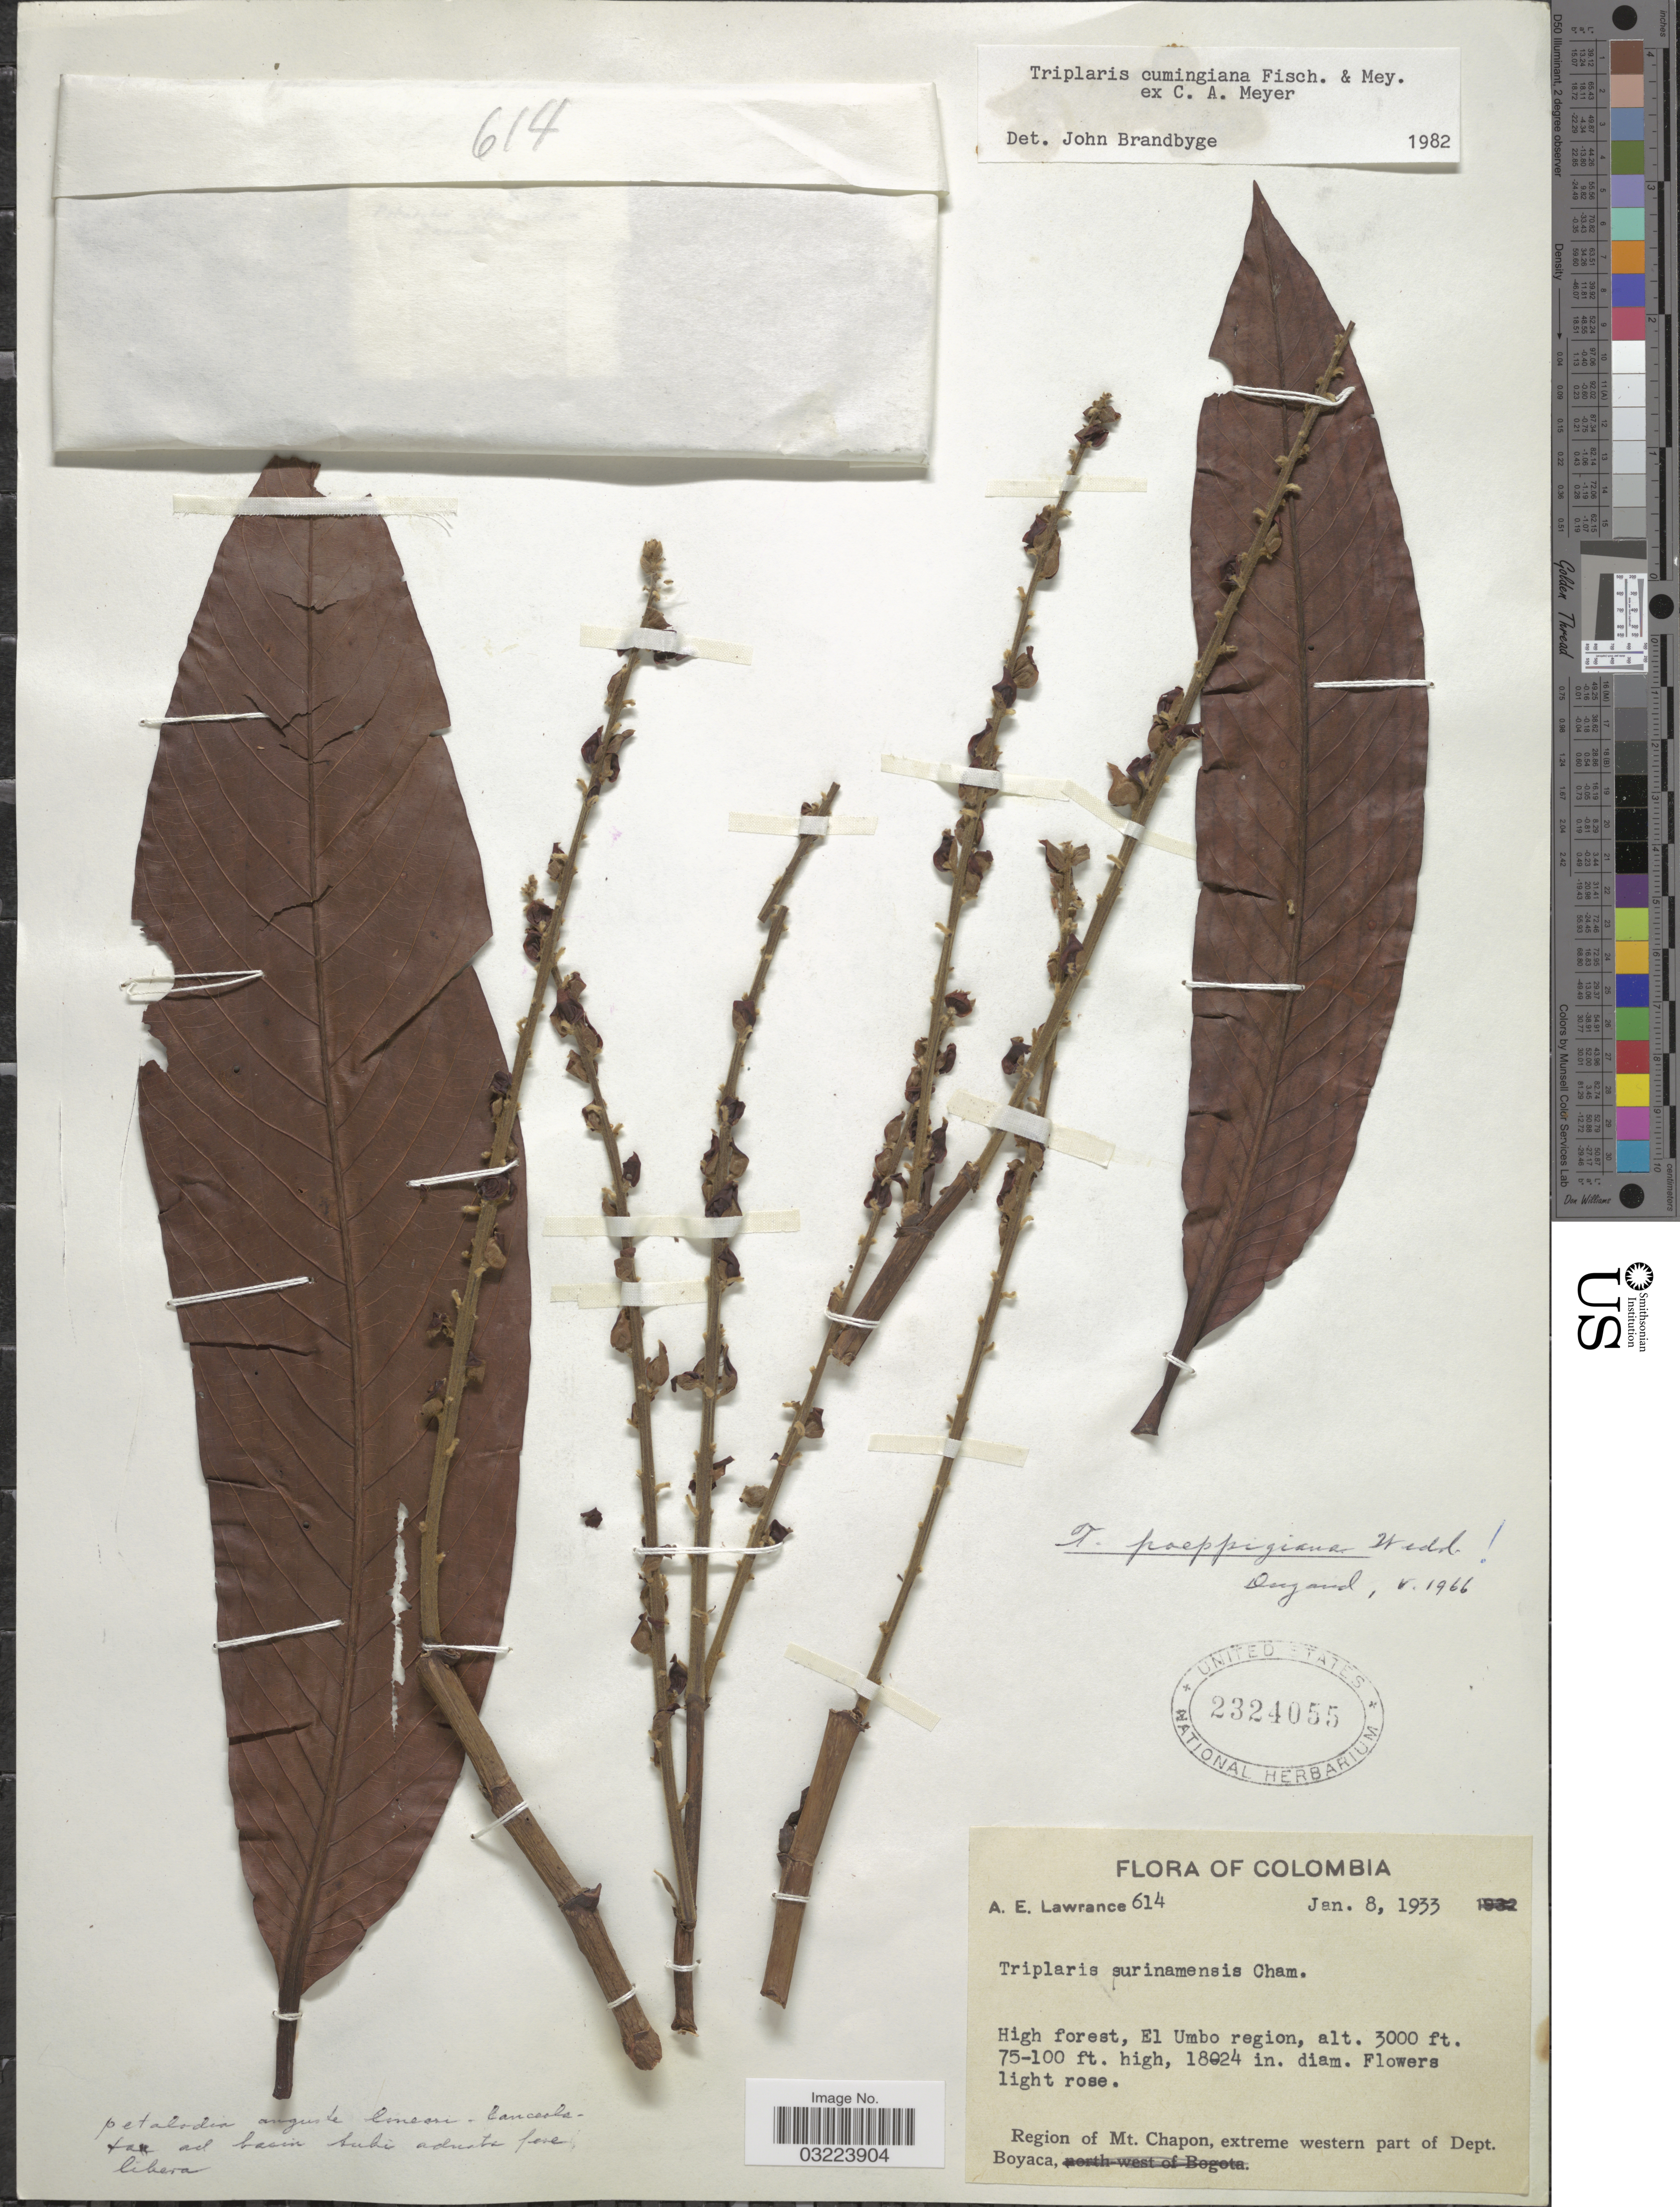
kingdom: Plantae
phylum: Tracheophyta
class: Magnoliopsida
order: Caryophyllales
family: Polygonaceae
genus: Triplaris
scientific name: Triplaris cumingiana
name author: Fisch. & C.A. Mey. ex C.A. Mey.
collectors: A. Lawrance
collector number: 614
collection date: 1933-01-08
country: Colombia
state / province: Boyacá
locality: High forest, El Umbo region. Region of Mt. Chapon, extreme western part of Dept. Boyaca.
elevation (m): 914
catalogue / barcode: US 2324055